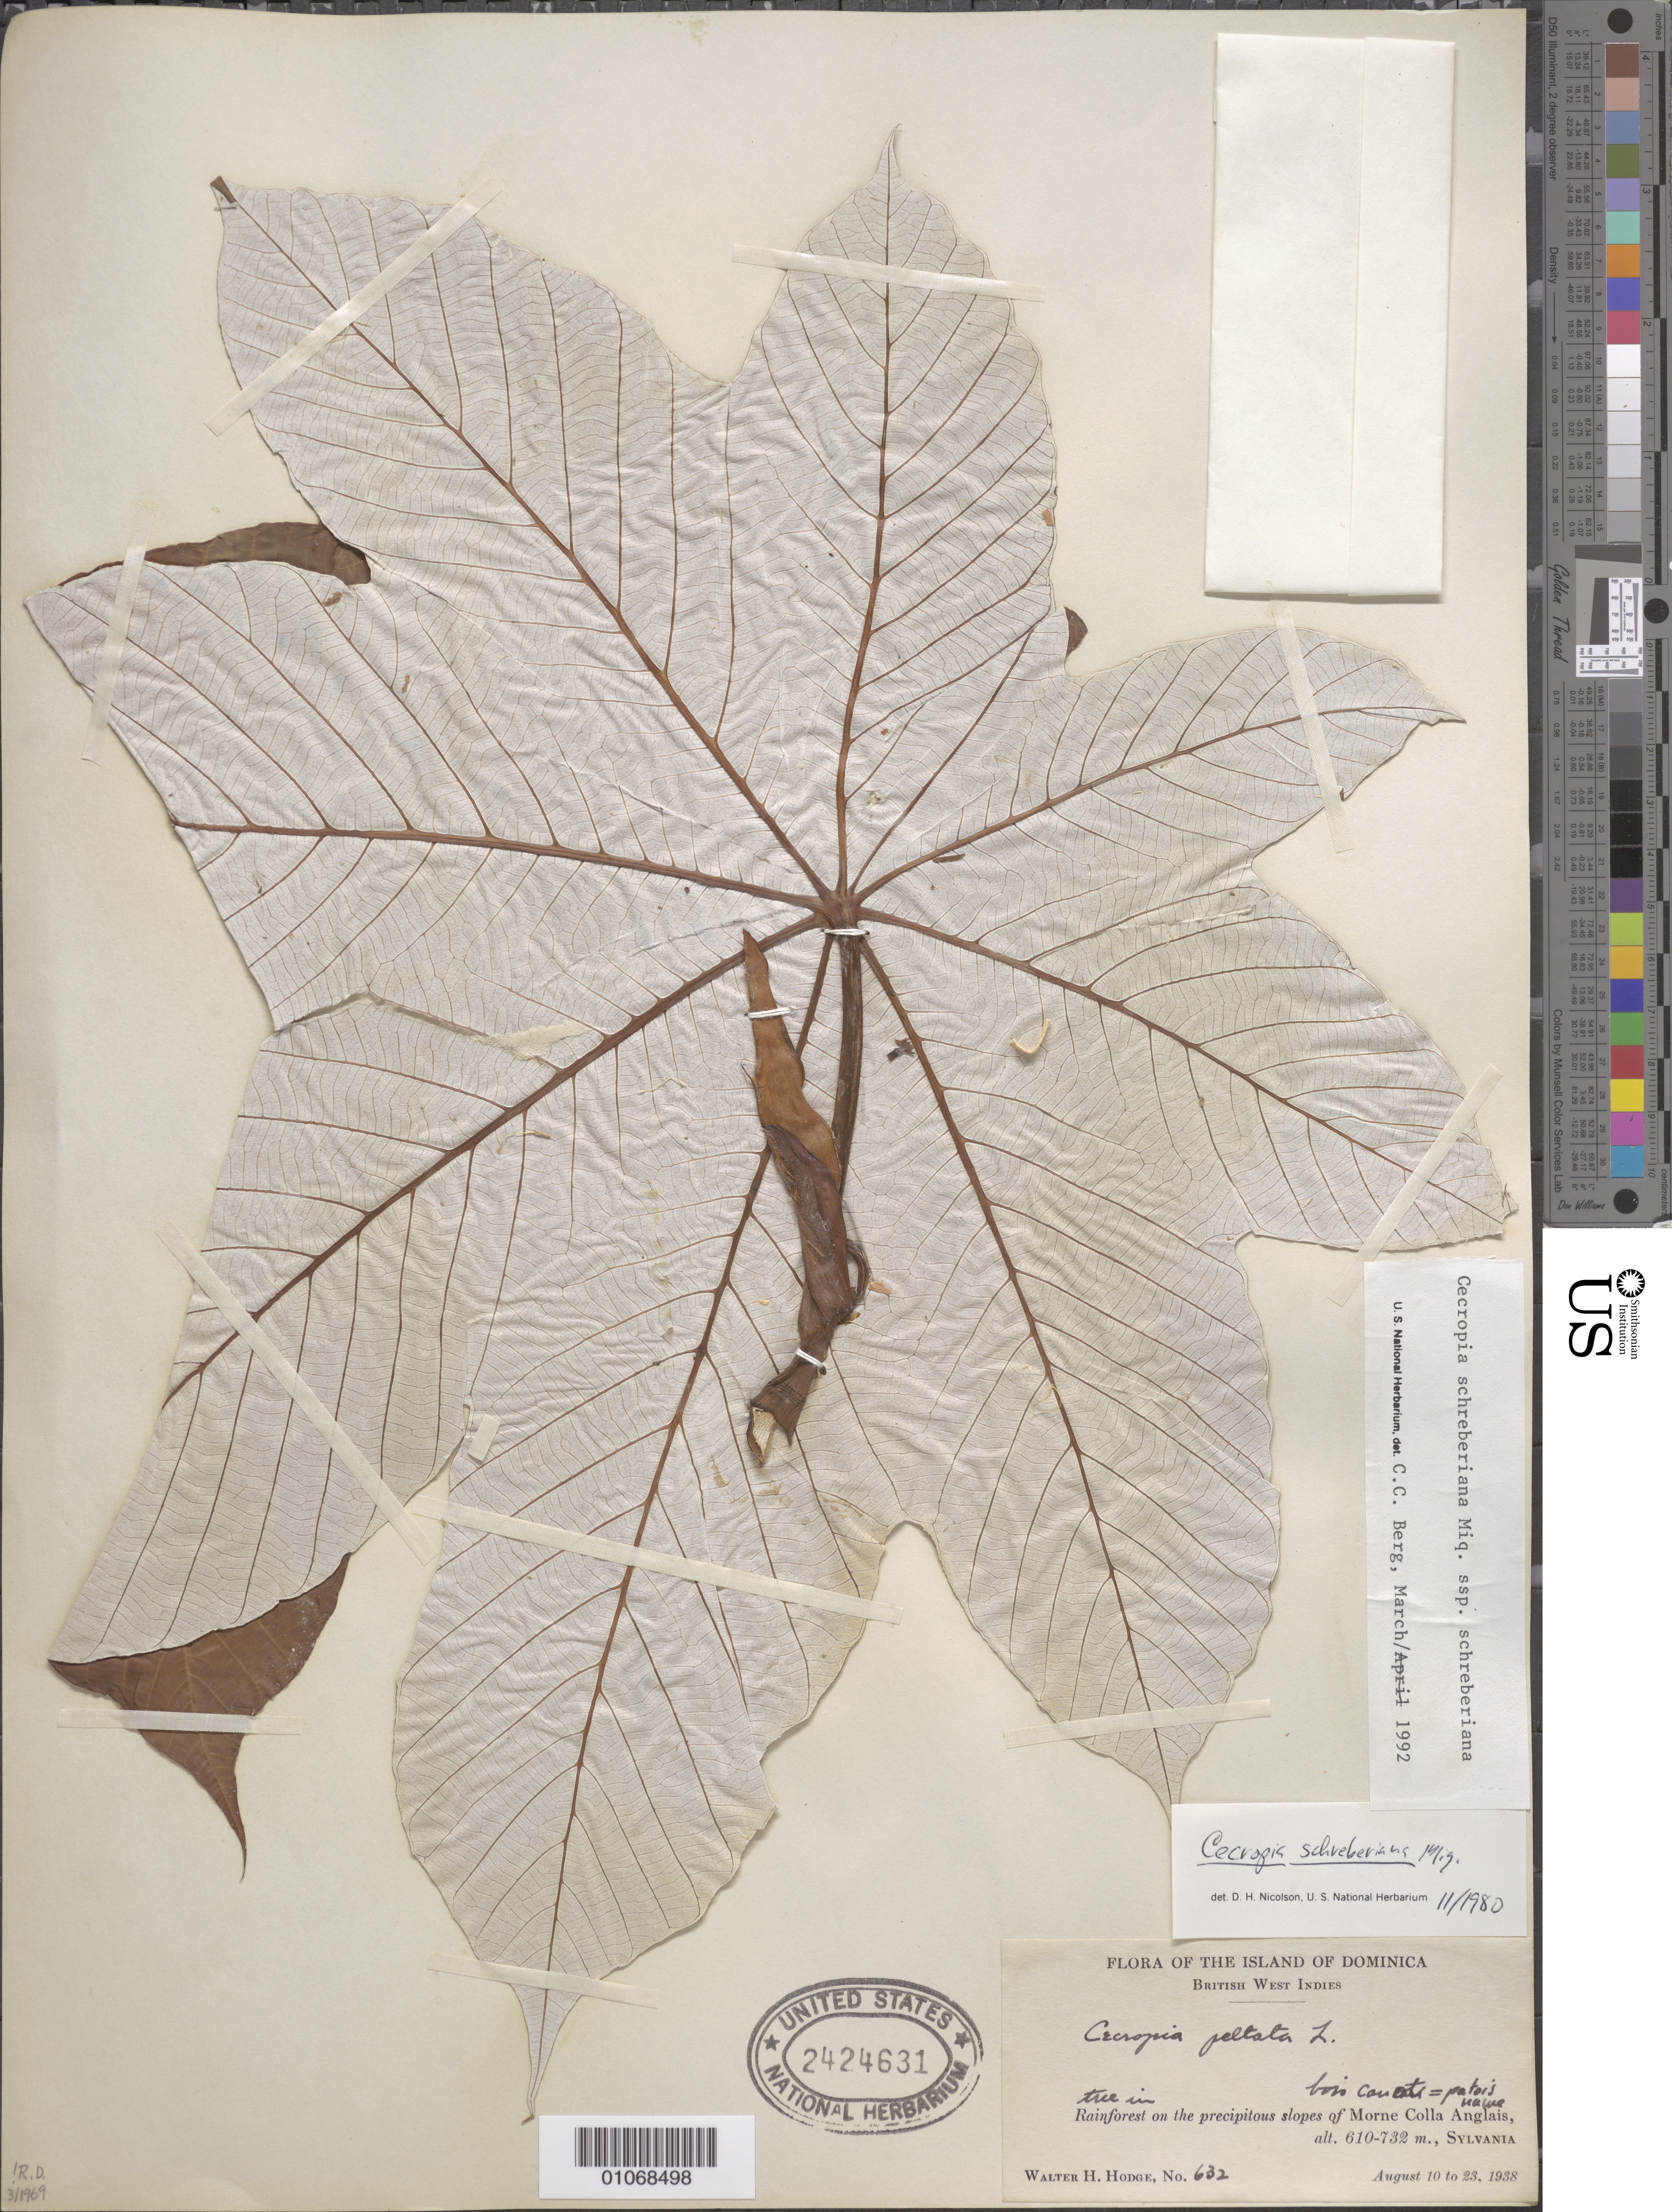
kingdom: Plantae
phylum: Tracheophyta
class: Magnoliopsida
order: Rosales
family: Urticaceae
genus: Cecropia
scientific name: Cecropia schreberiana subsp. schreberiana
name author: Miq.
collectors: W. Hodge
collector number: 632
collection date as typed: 10 Aug 1938 to 23 Aug 1938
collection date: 1938-08-10/1938-08-23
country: Dominica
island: Dominica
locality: Sylvania, Rainforest on the precipitous slopes of Morne Colla Anlais.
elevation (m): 610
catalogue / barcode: US 2424631